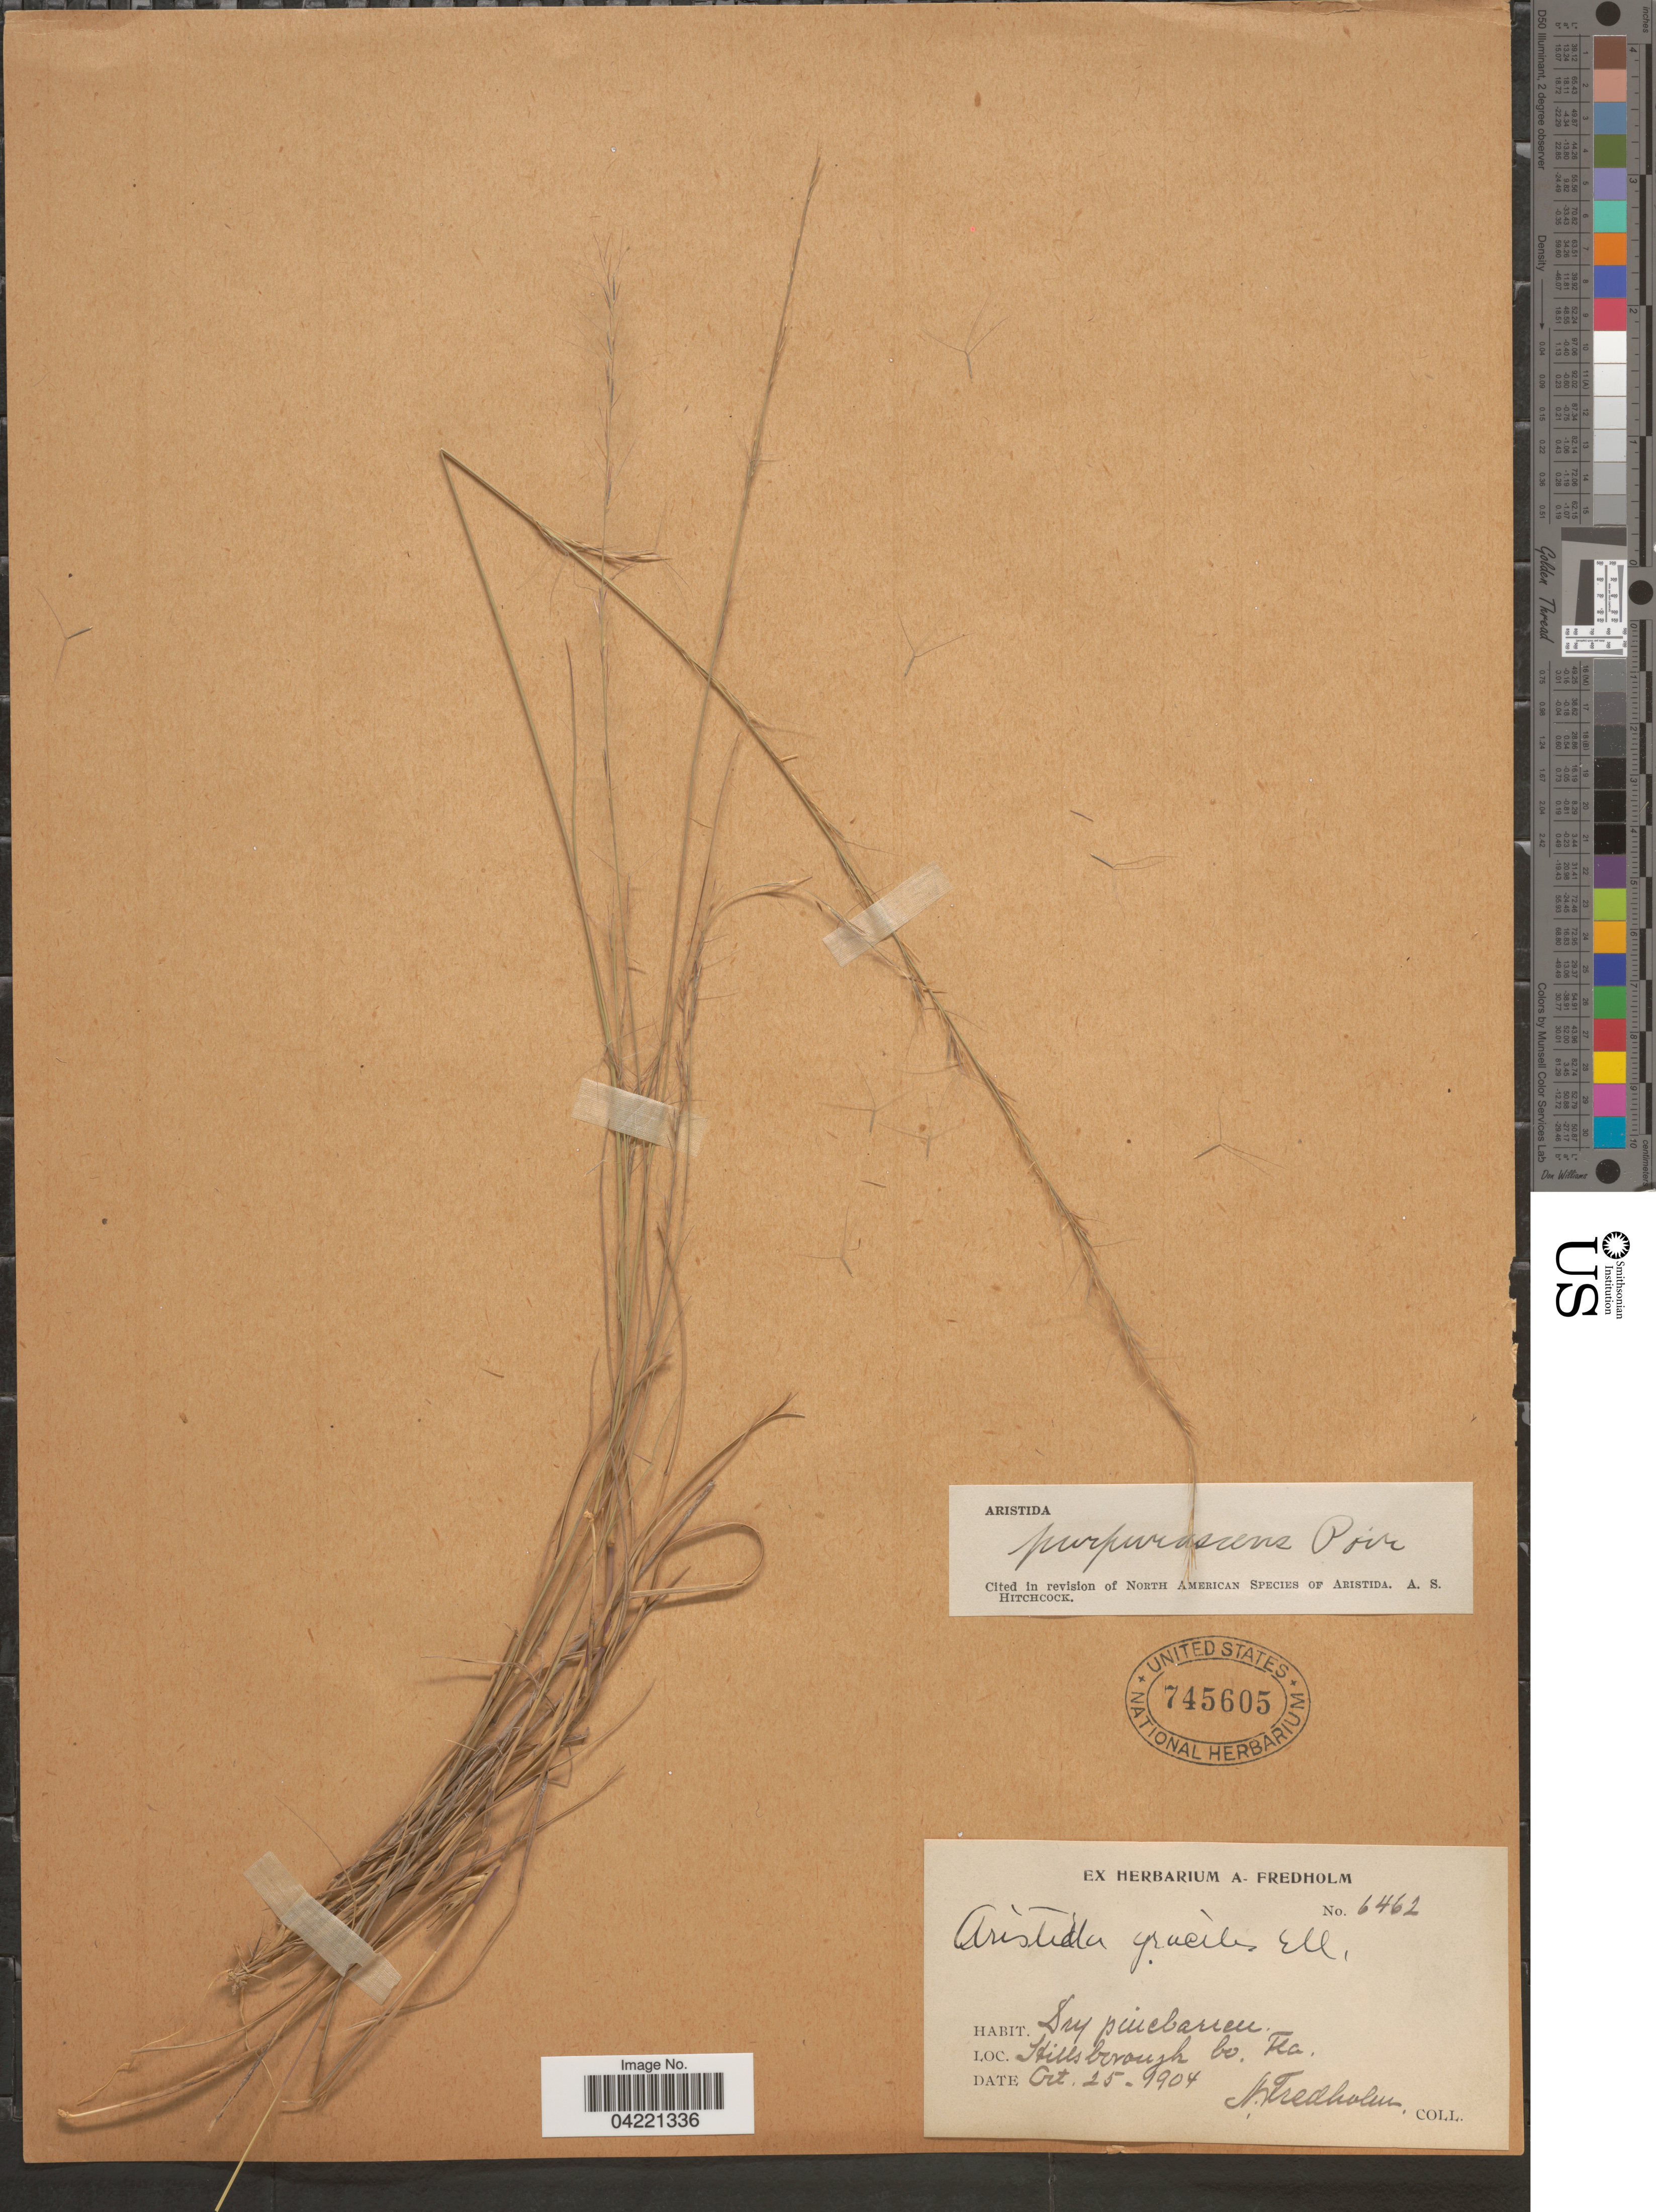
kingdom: Plantae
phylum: Tracheophyta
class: Liliopsida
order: Poales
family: Poaceae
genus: Aristida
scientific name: Aristida purpurascens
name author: Poir.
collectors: A. Fredholm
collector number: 6462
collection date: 1904-10-25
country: United States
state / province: Florida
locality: Dry pinebarren. Hills borough Co.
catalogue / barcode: US 745605